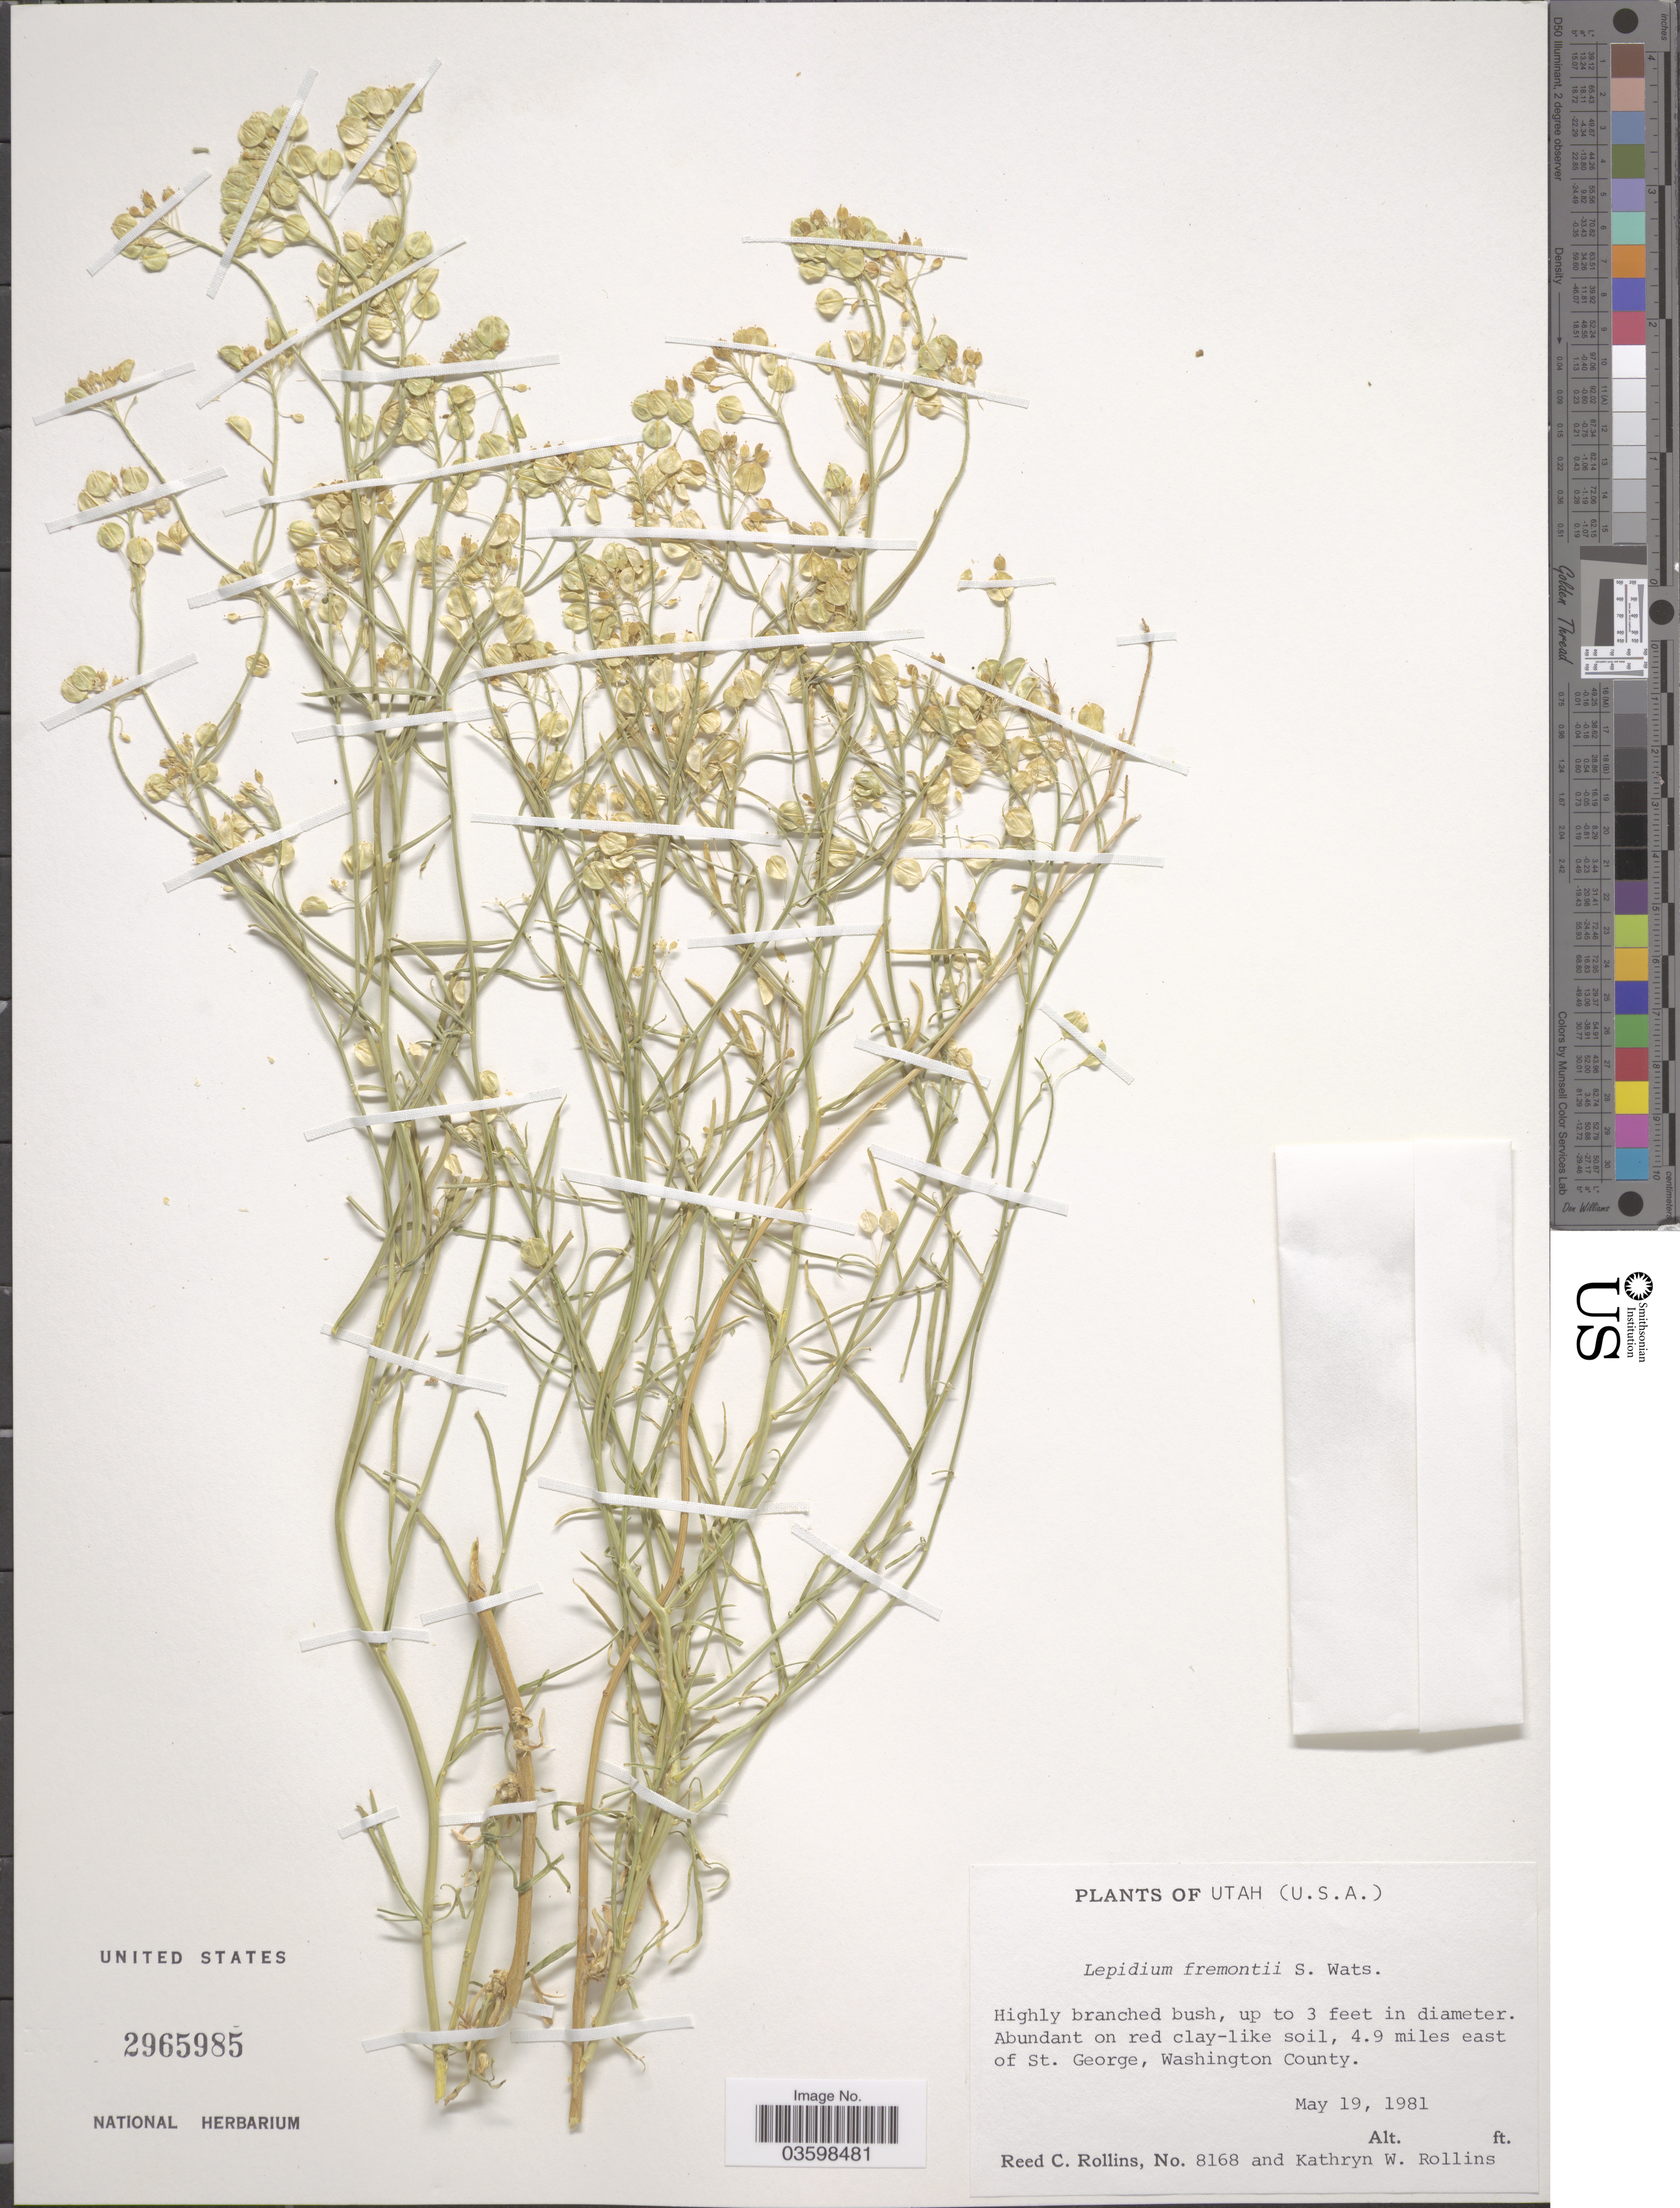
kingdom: Plantae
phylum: Tracheophyta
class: Magnoliopsida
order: Brassicales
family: Brassicaceae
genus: Lepidium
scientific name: Lepidium fremontii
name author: S. Watson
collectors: R. C. Rollins & K. W. Rollins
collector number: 8168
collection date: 1981-05-19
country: United States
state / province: Utah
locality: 4.9 miles east of St. George, Washington County.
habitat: abundant on red-clay like soil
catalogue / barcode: US 2965985